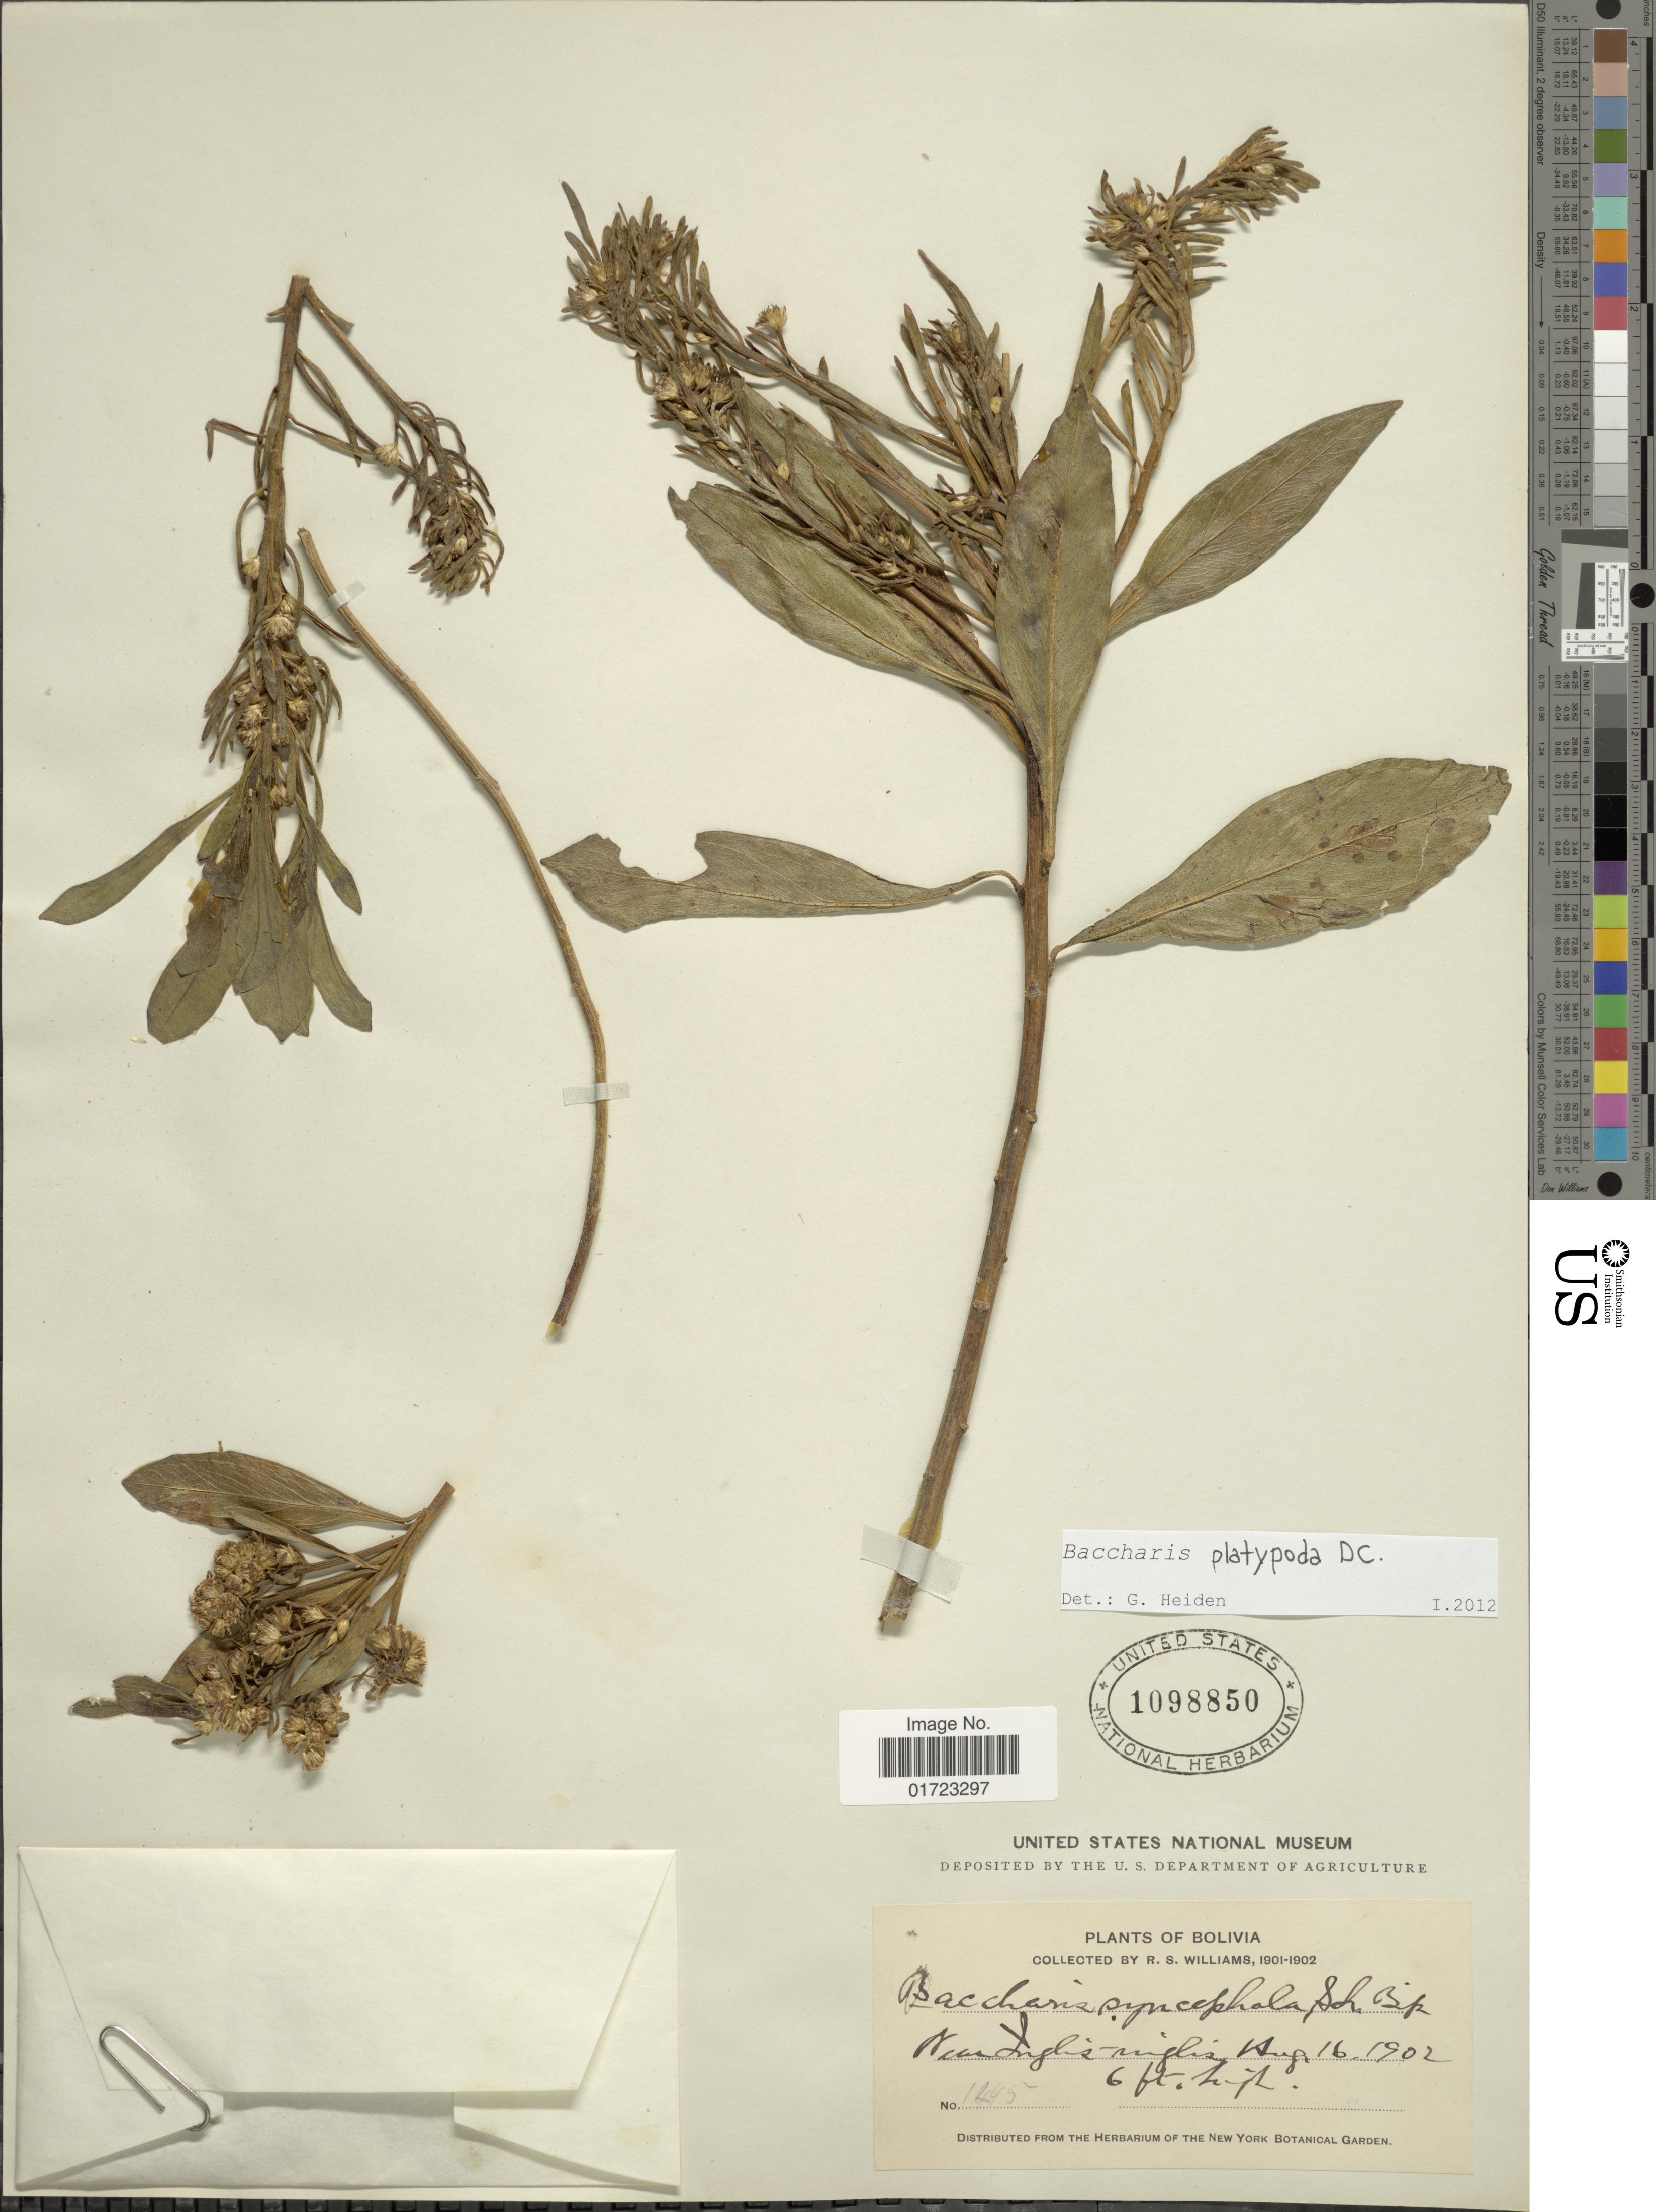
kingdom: Plantae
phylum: Tracheophyta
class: Magnoliopsida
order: Asterales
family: Asteraceae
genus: Baccharis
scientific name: Baccharis platypoda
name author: DC.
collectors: R. S. Williams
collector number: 1445*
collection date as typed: Aug. 16, 1902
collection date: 1902-08-16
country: Bolivia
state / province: La Paz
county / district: Franz Tamayo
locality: Near Inglis-Inglis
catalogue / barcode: US 1098850